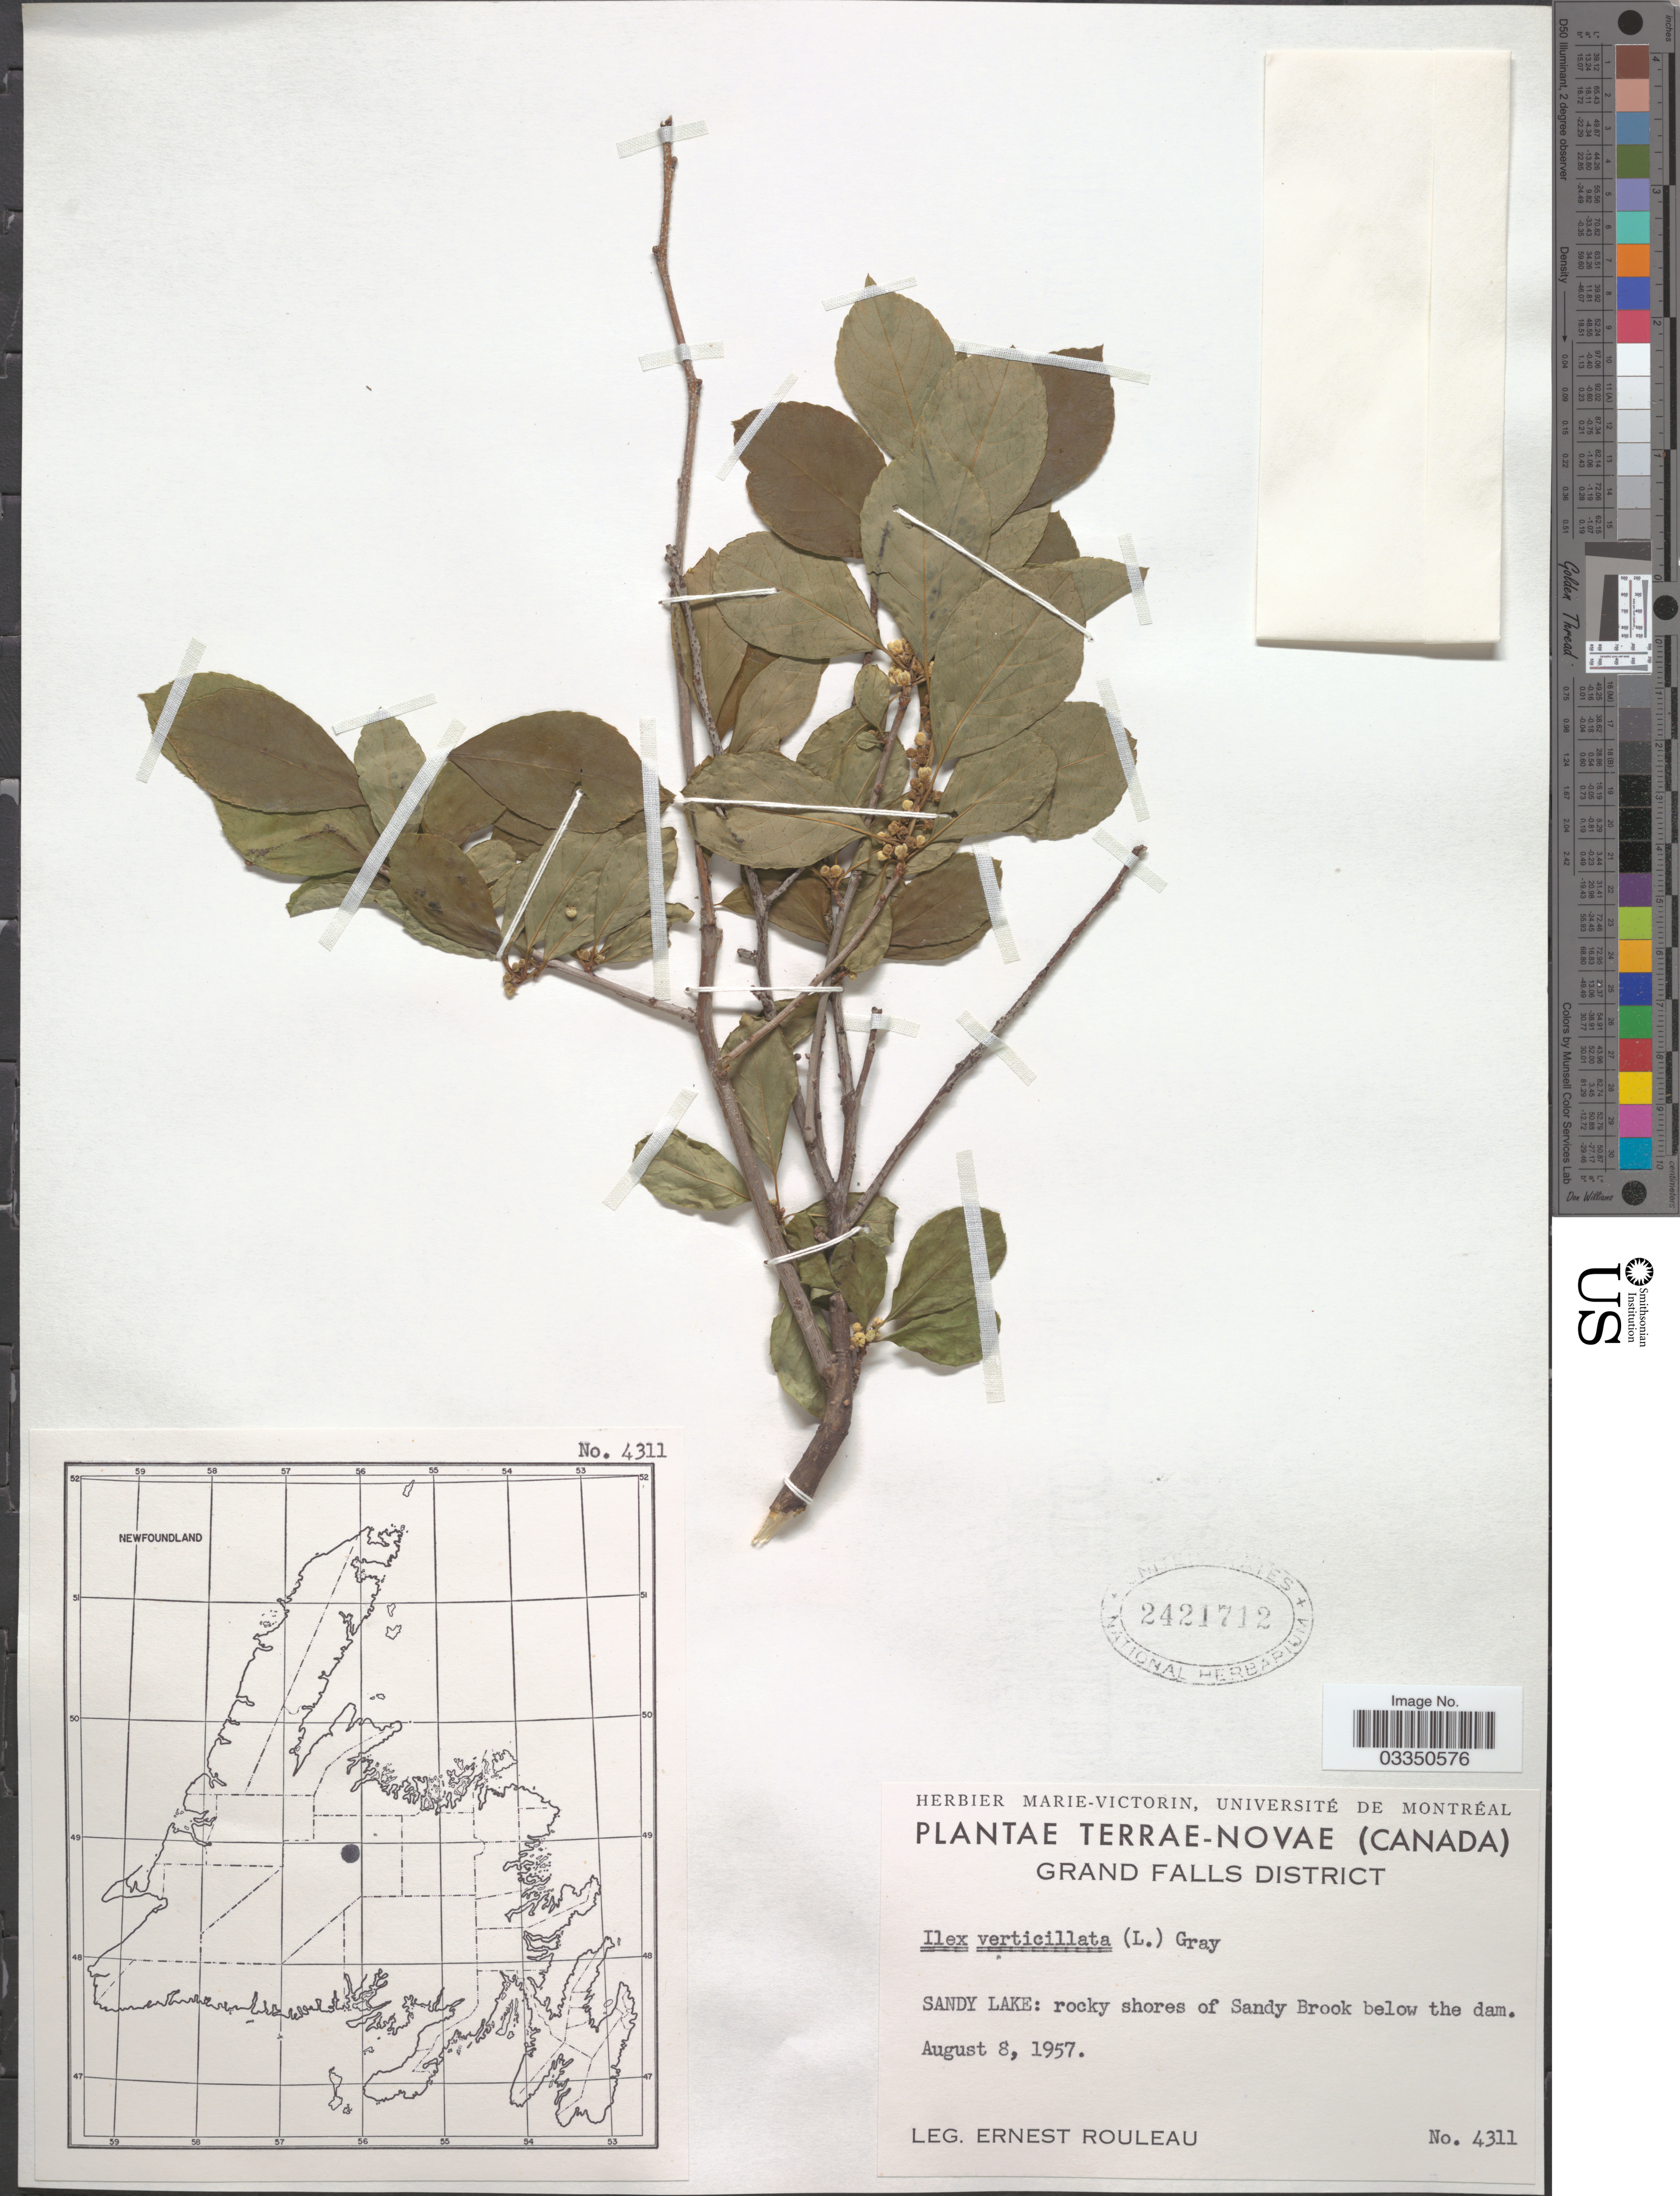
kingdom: Plantae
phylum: Tracheophyta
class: Magnoliopsida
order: Aquifoliales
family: Aquifoliaceae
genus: Ilex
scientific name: Ilex verticillata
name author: (L.) A. Gray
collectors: E. Rouleau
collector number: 4311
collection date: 1957-08-08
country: Canada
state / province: Newfoundland and Labrador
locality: Terrae-Novae. Grand Falls District. Sandy Lake: rock shores of Sandy Brook below the dam.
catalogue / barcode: US 2421712